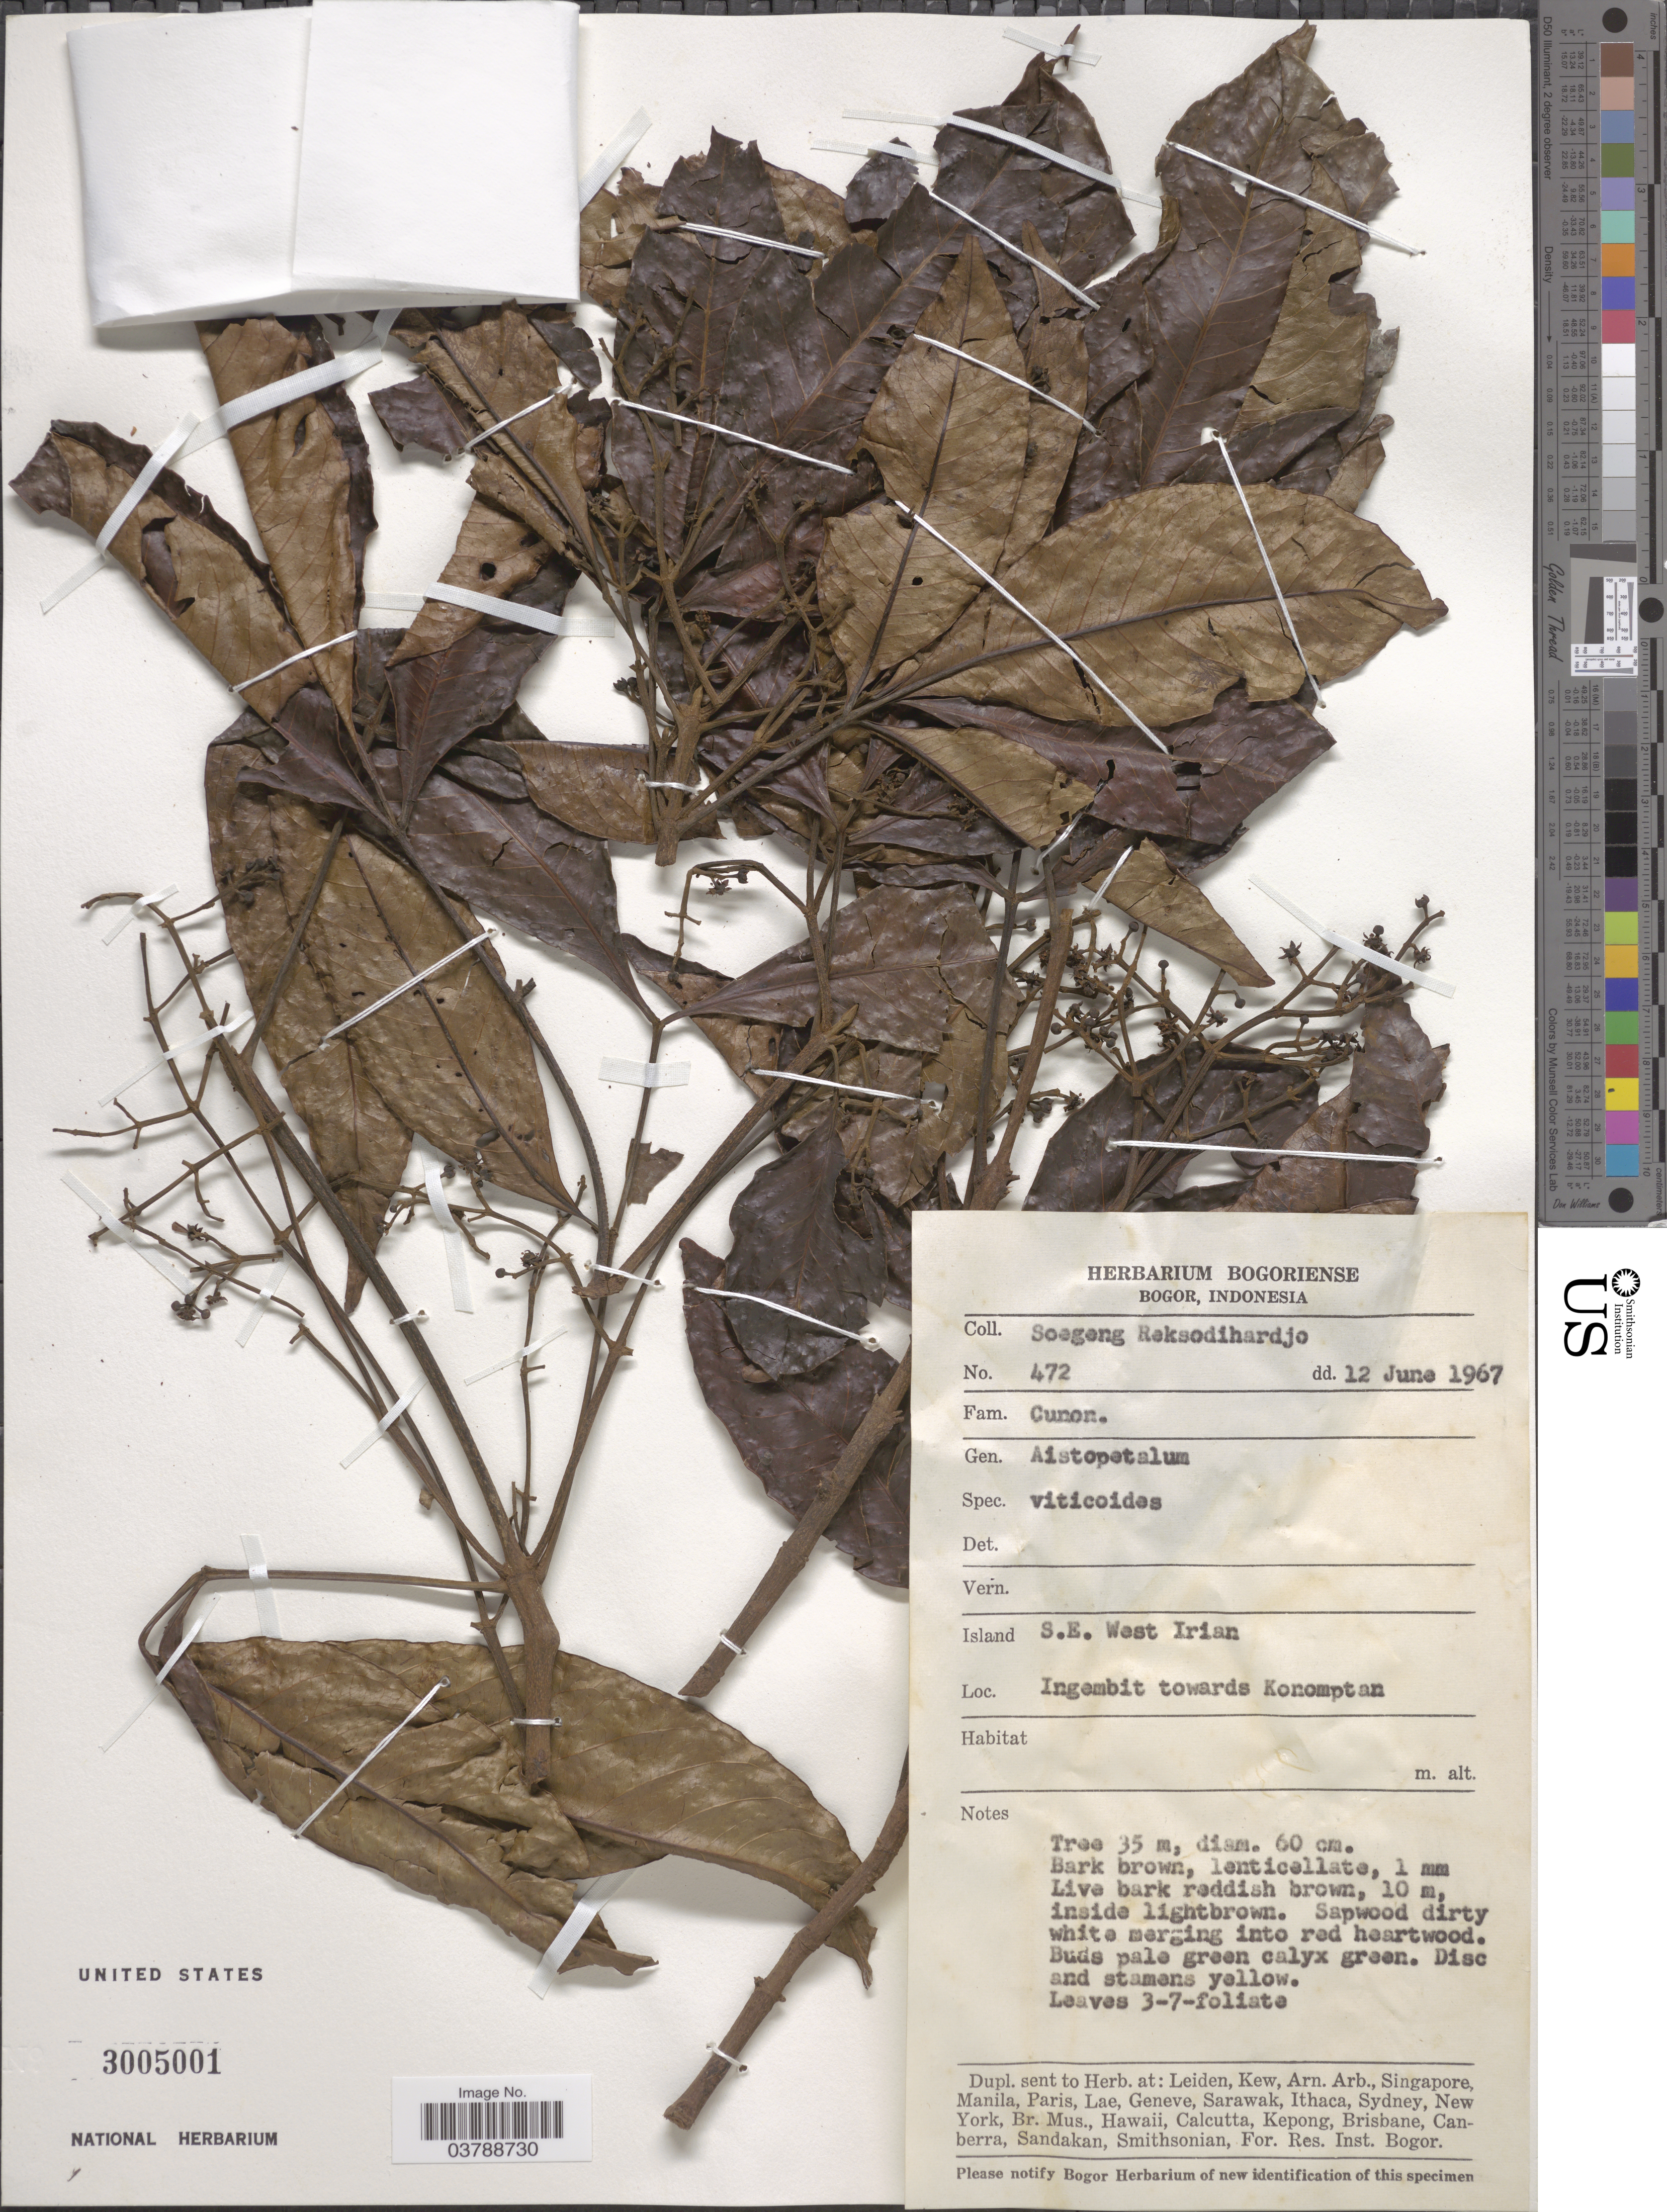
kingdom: Plantae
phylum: Tracheophyta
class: Magnoliopsida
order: Oxalidales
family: Cunoniaceae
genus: Aistopetalum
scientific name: Aistopetalum viticoides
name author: Schltr.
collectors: W. Soegeng-Reksodihardjo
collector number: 472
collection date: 1967-06-12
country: Indonesia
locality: Island S.E. West Iran. Ingembit towards Konomptan.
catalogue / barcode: US 3005001